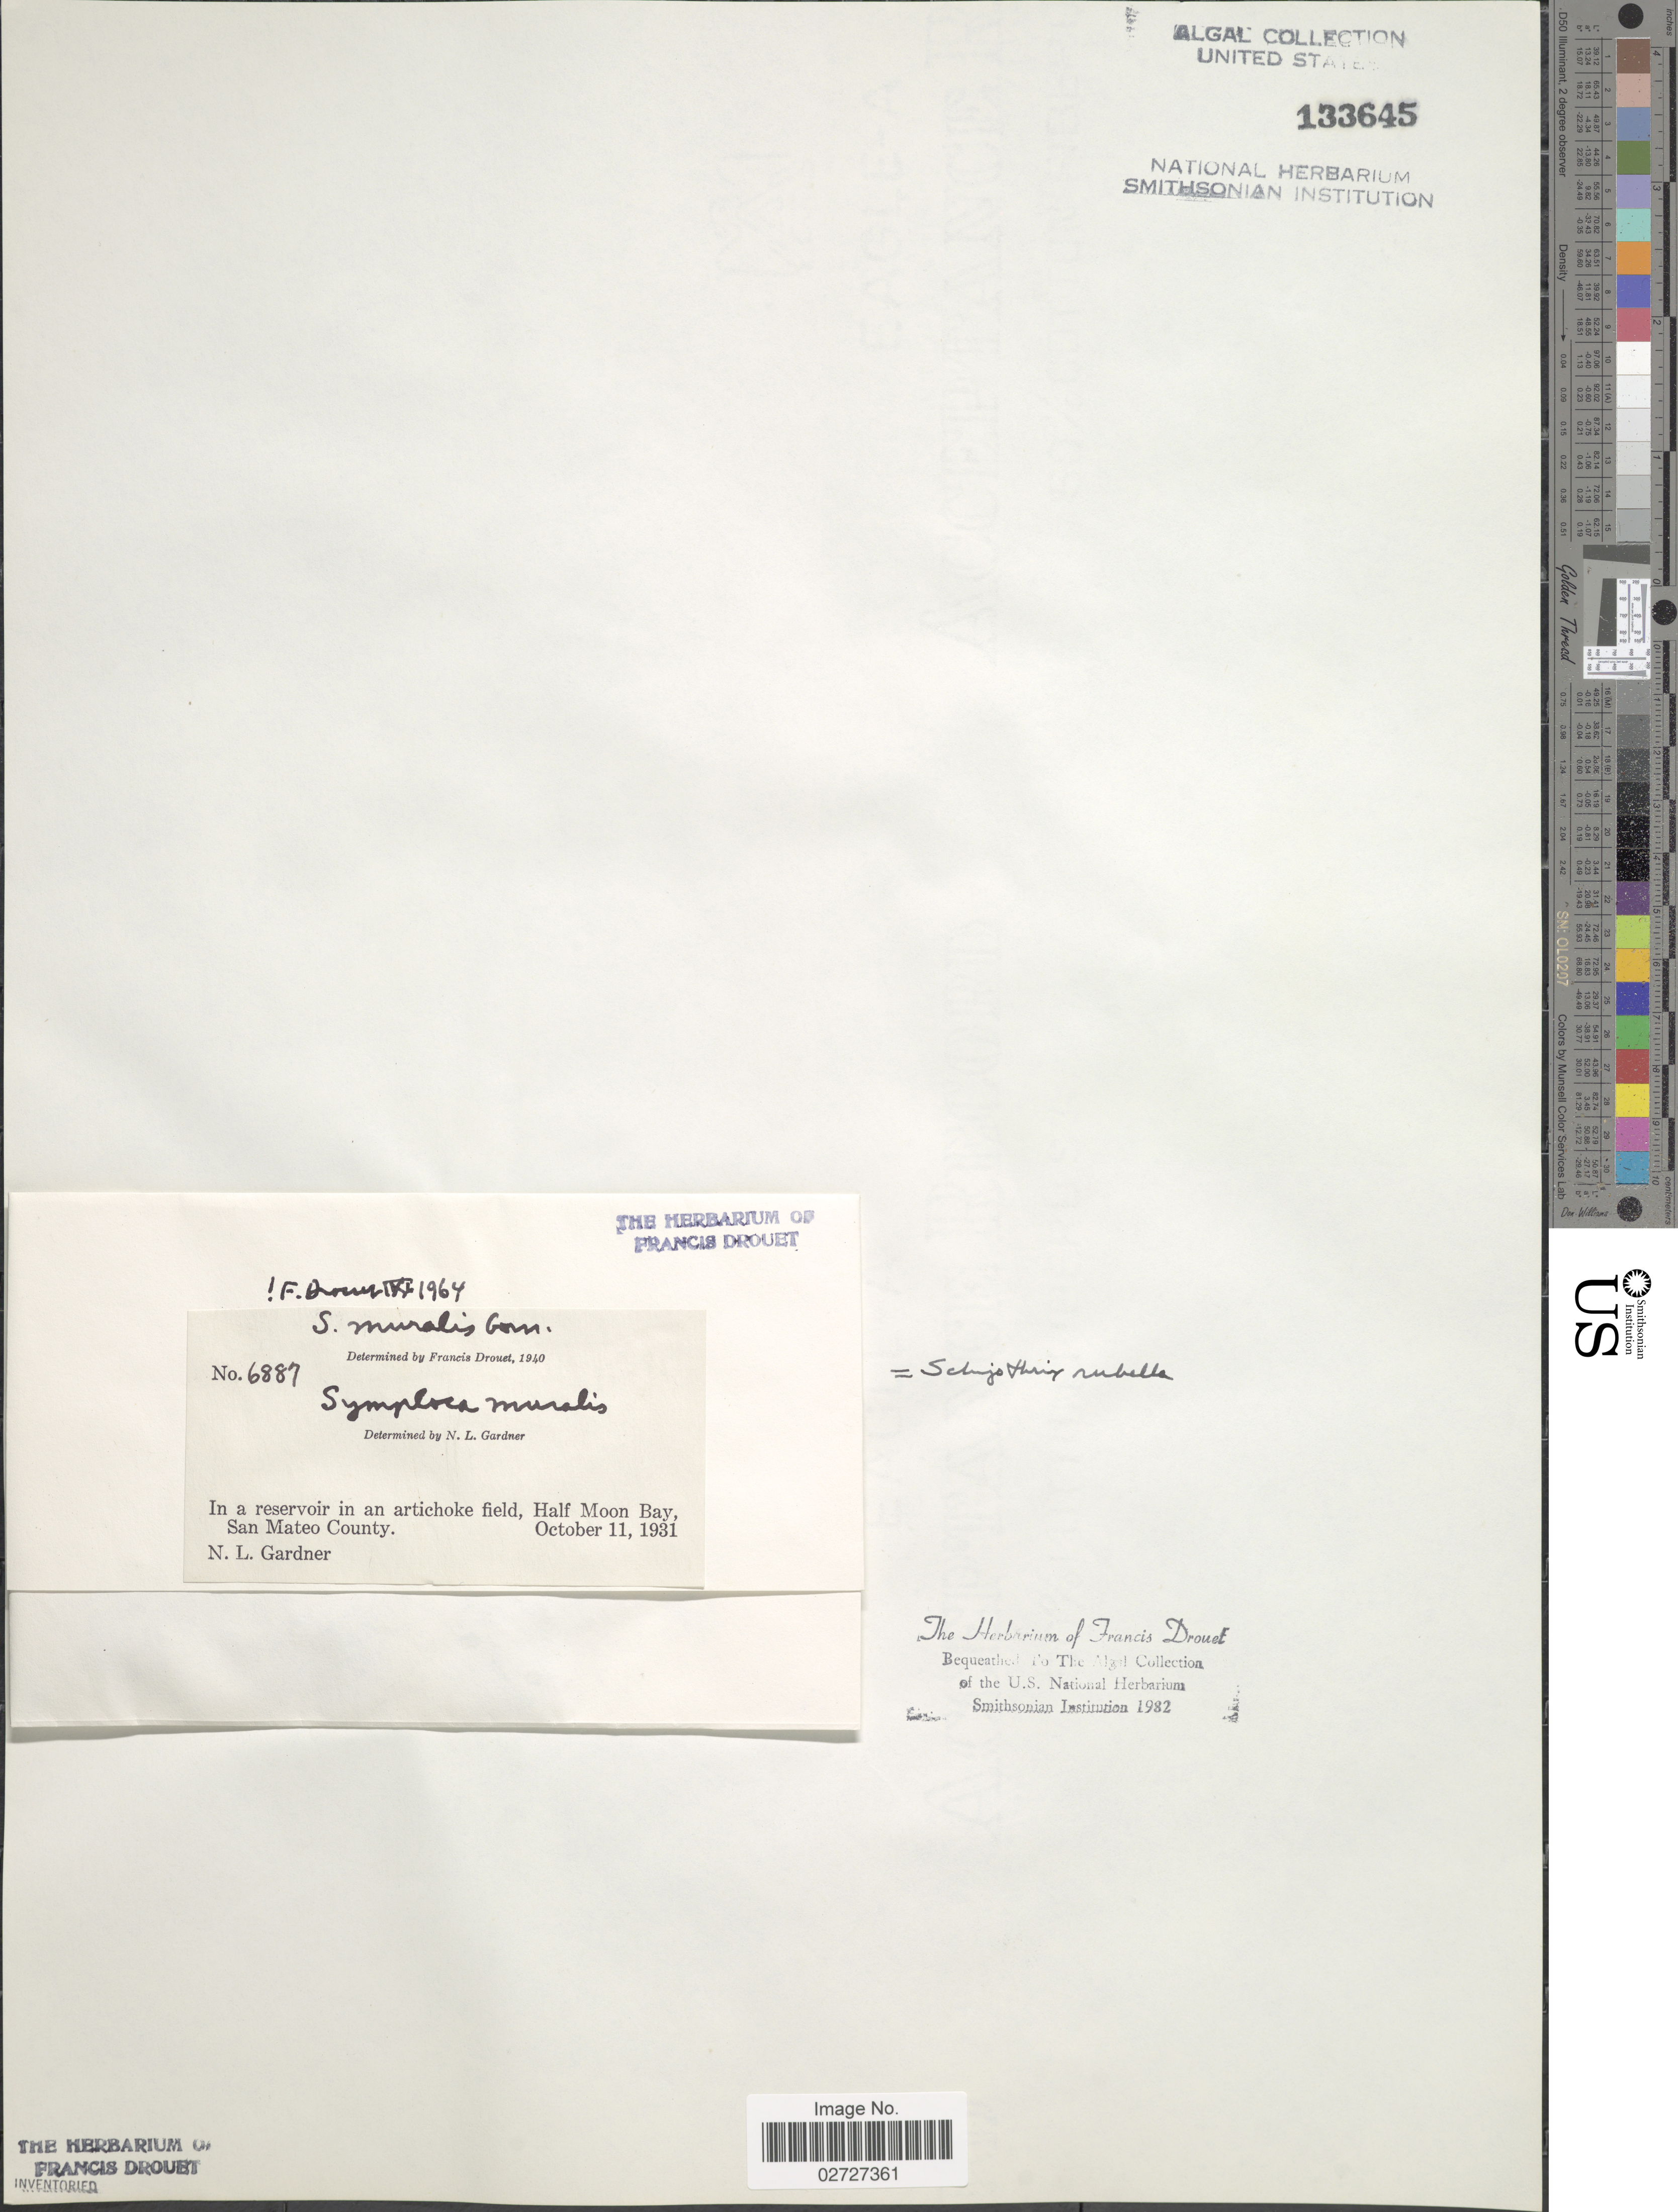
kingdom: Bacteria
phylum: Cyanobacteria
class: Cyanobacteriia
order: Leptolyngbyales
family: Trichocoleusaceae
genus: Schizothrix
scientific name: Schizothrix rubella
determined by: Drouet, F. E.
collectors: N. Gardner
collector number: NLG 6887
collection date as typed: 11 Oct 1931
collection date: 1931-10-11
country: United States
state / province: California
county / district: San Mateo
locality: Half Moon Bay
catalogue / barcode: US 133645